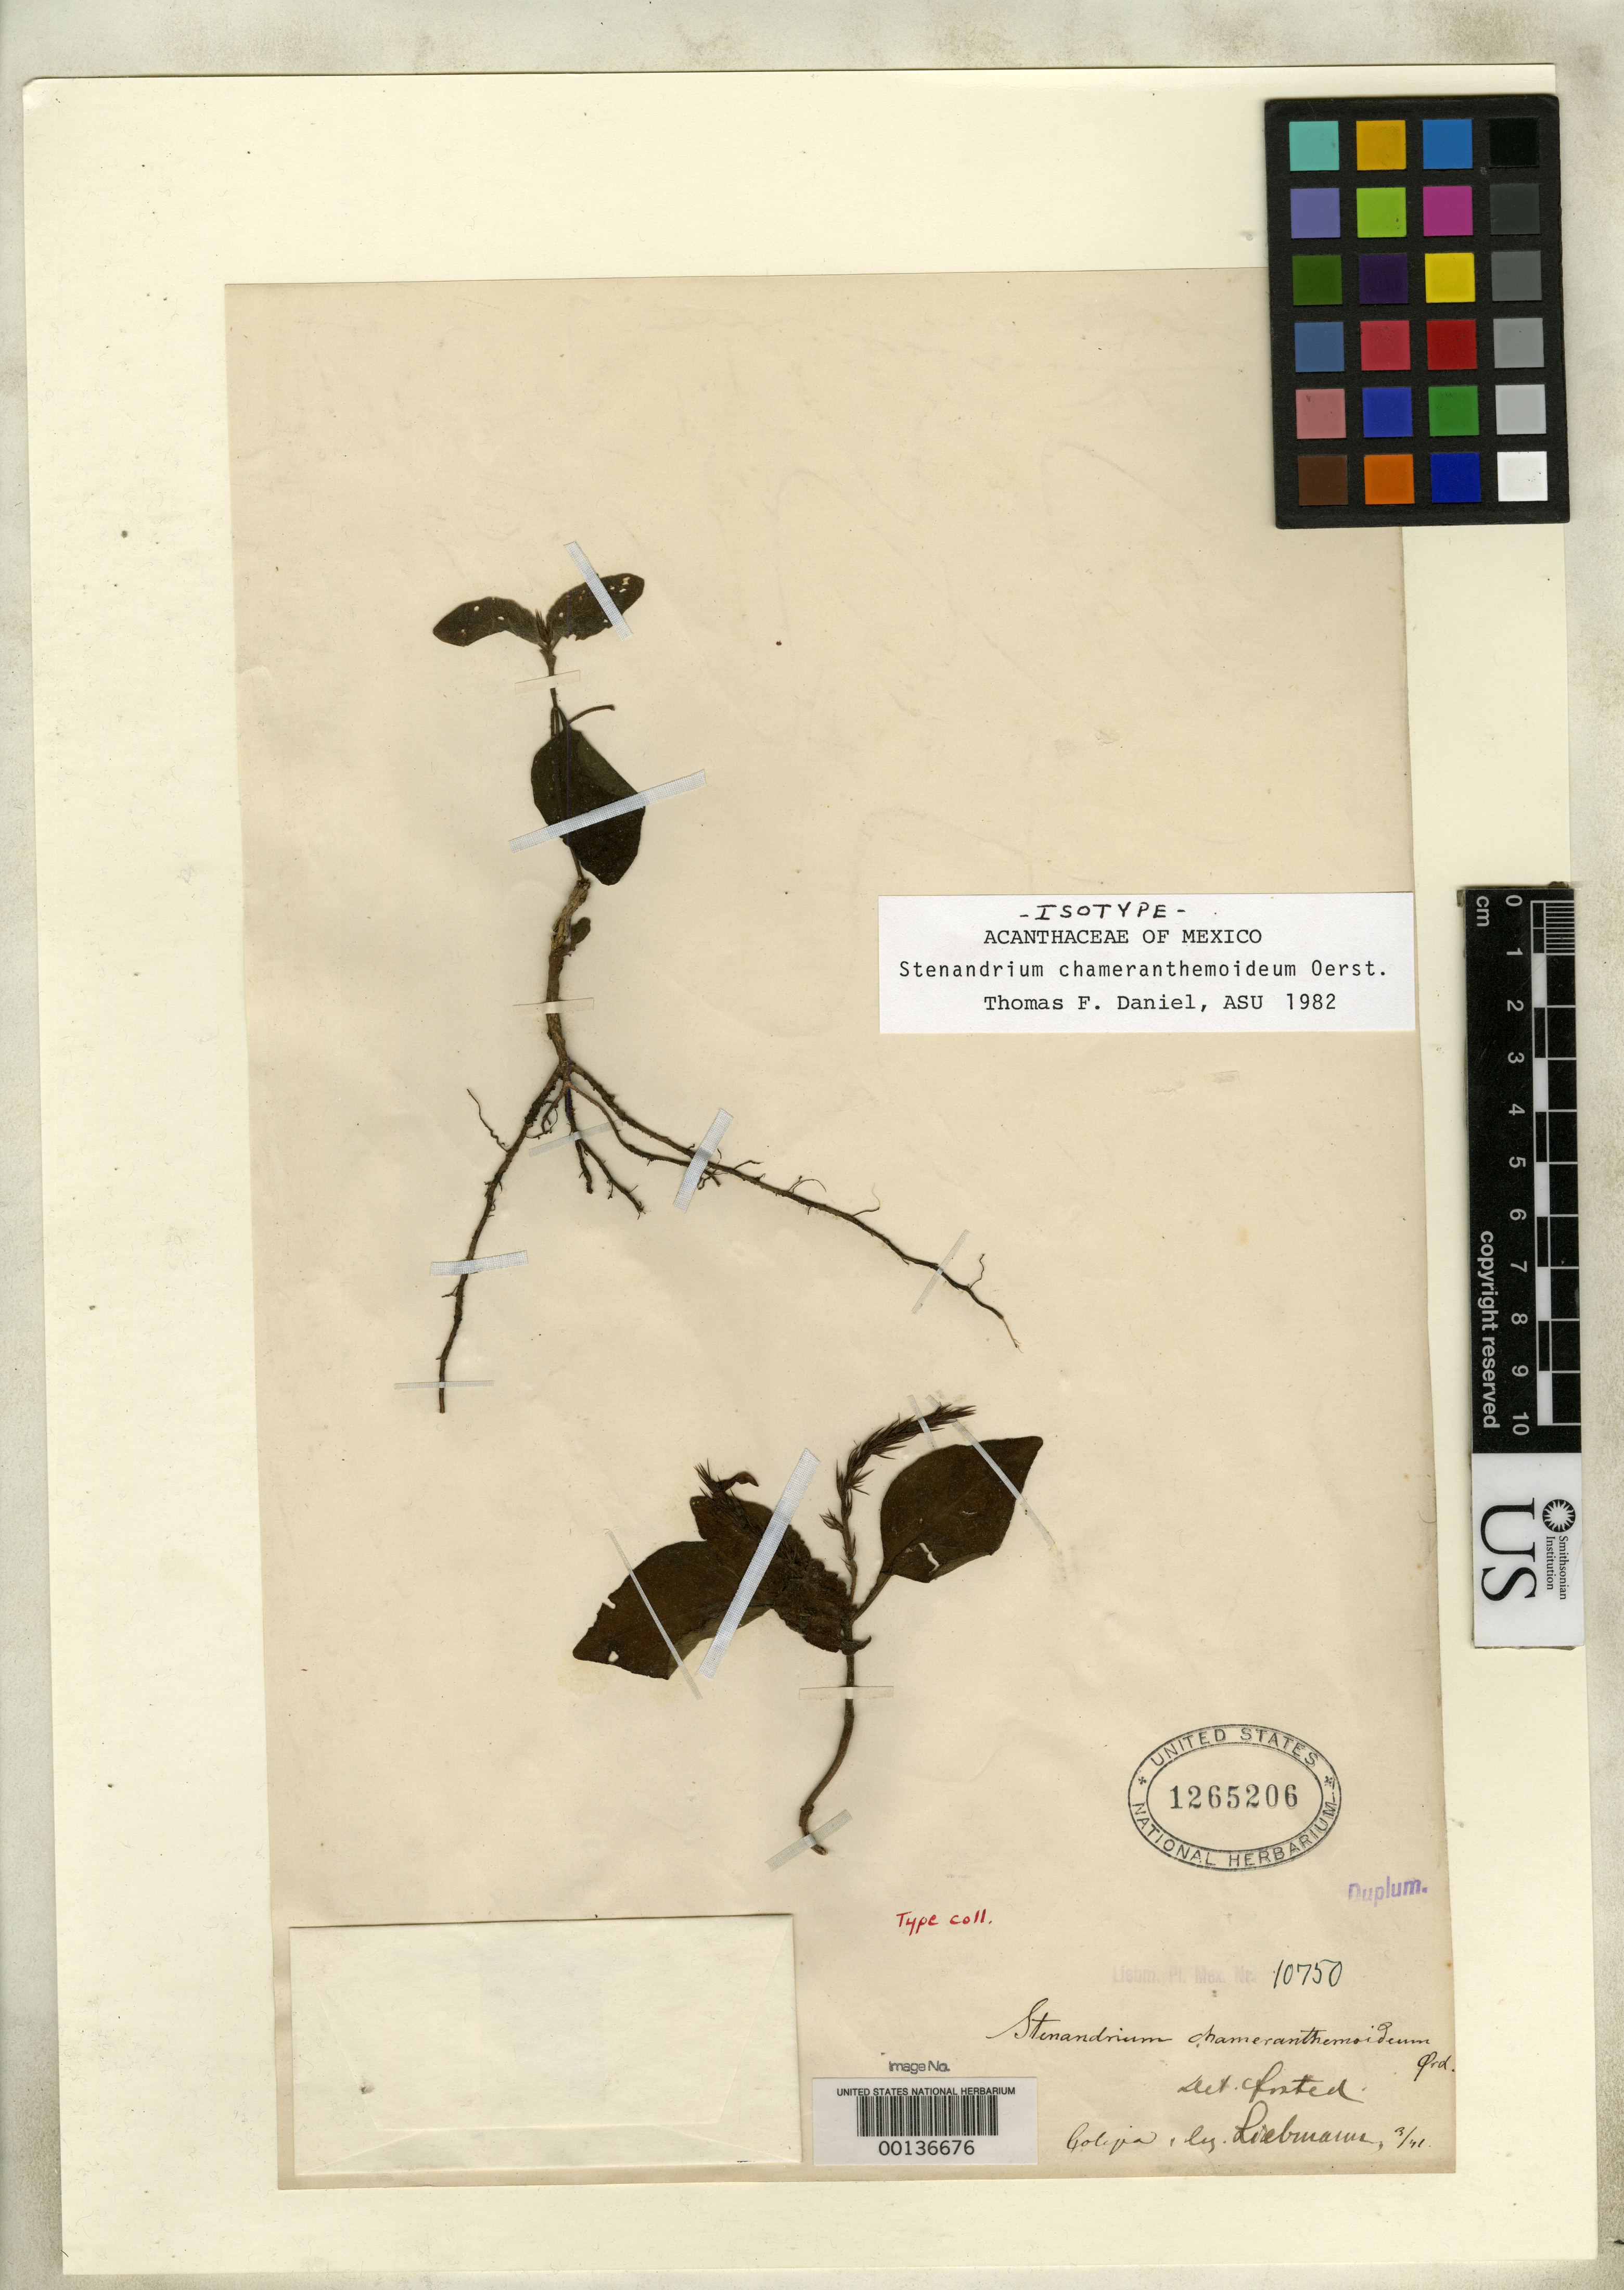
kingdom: Plantae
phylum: Tracheophyta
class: Magnoliopsida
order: Lamiales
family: Acanthaceae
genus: Stenandrium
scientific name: Stenandrium chameranthemoideum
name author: Oerst.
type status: Isotype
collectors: F. M. Liebmann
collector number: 10750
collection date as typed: Mar 1841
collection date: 1841-03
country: Mexico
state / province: Veracruz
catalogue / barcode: US 1265206